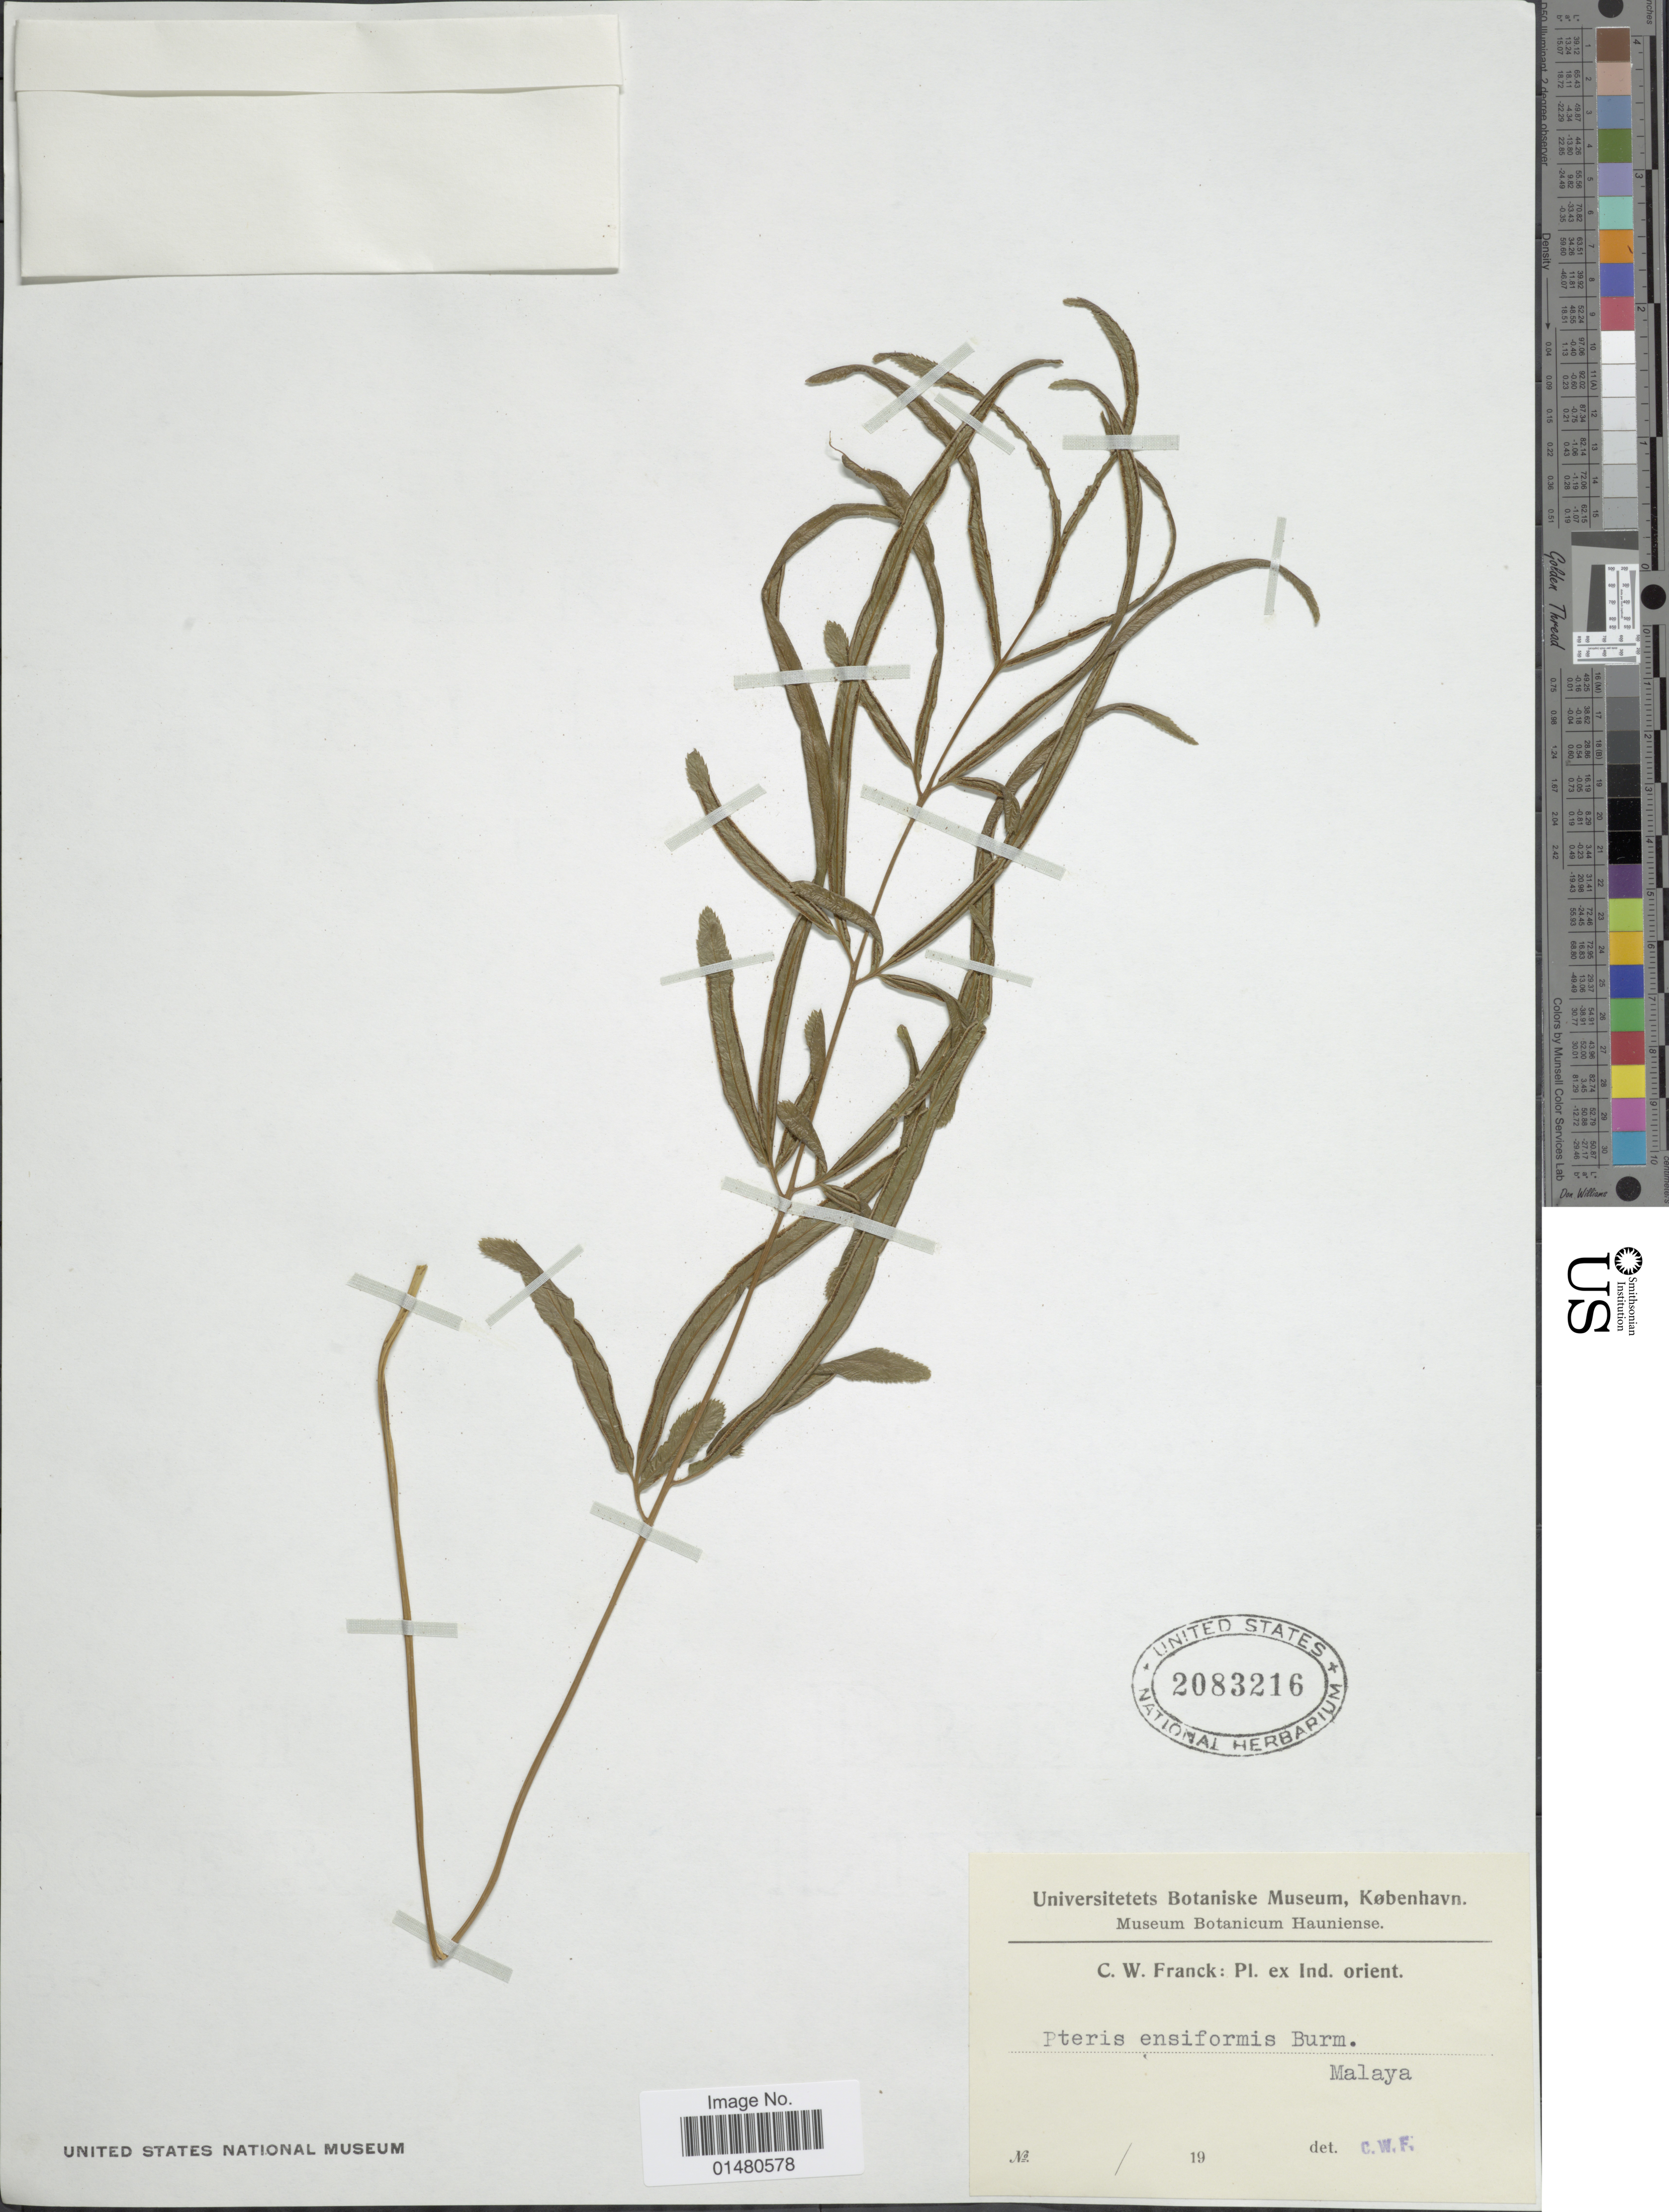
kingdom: Plantae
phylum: Tracheophyta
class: Polypodiopsida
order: Polypodiales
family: Pteridaceae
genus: Pteris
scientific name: Pteris ensiformis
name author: Burm. f.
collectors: C. Franck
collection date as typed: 19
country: Malaysia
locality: Malaya, Pl ex. Ind. orient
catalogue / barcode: US 2083216